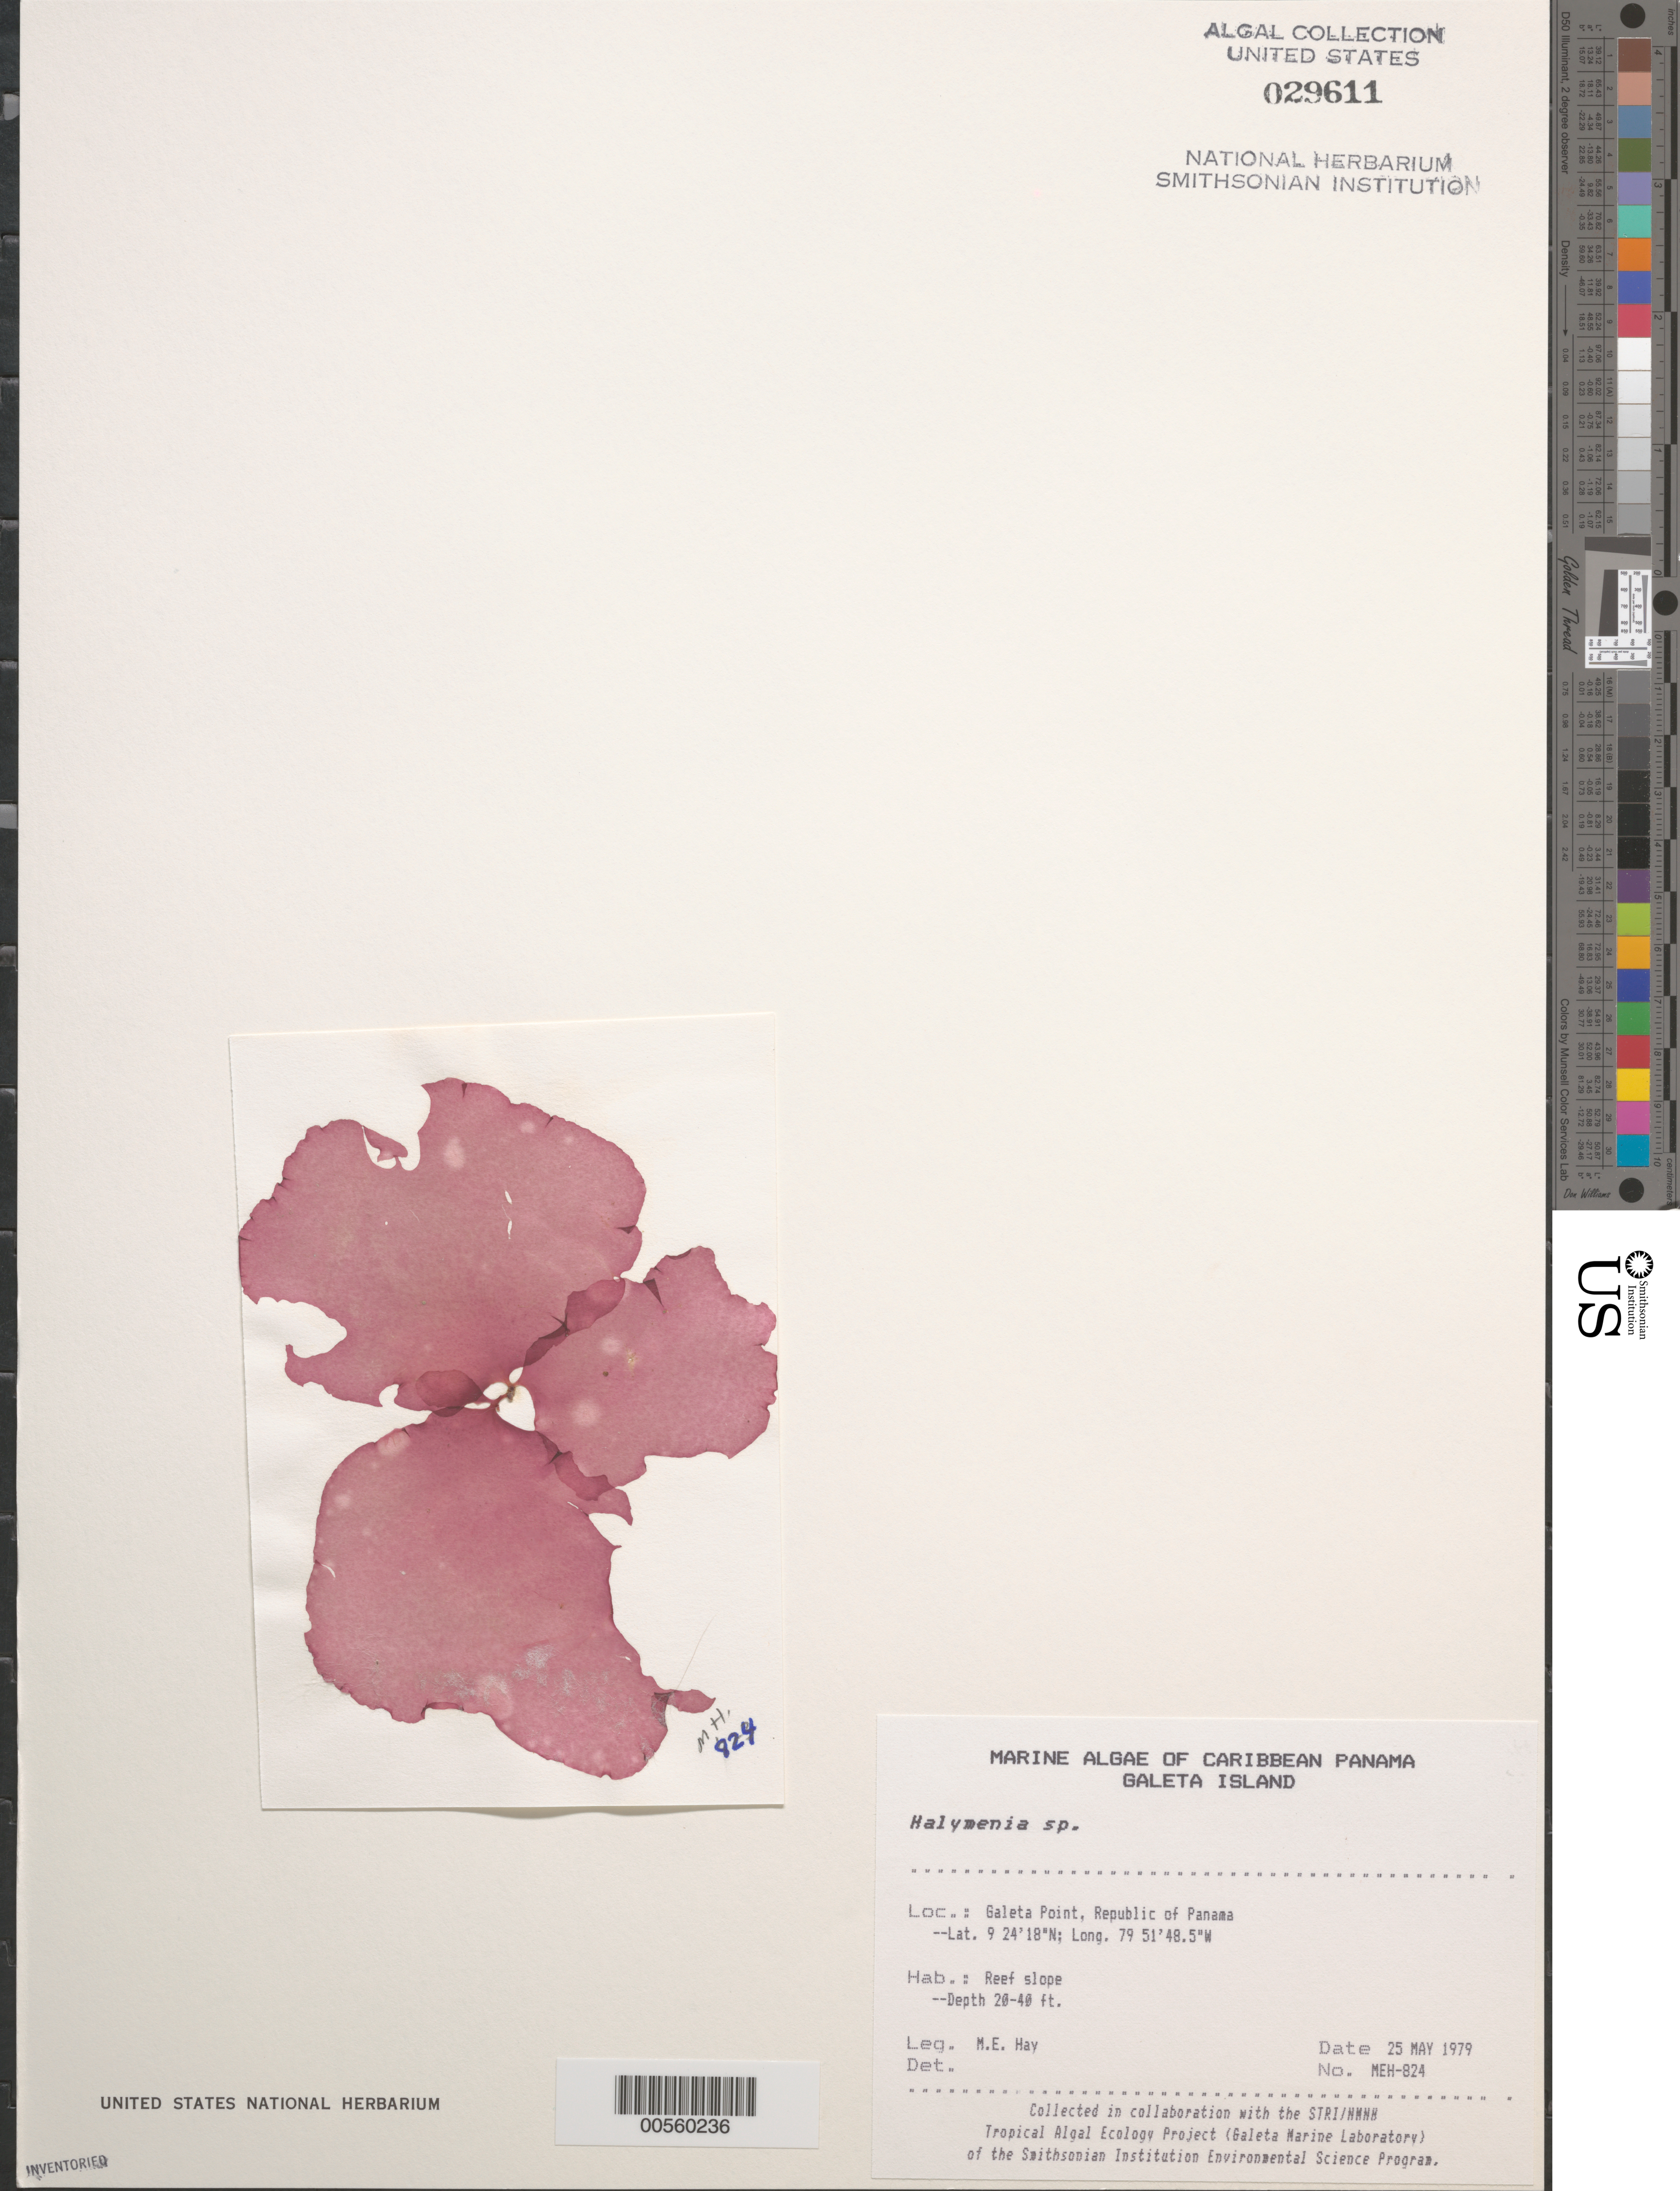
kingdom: Plantae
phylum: Rhodophyta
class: Florideophyceae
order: Halymeniales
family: Halymeniaceae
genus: Halymenia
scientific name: Halymenia sp.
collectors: M. E. Hay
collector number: MEH-824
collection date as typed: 25 May 1979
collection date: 1979-05-25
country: Panama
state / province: Colón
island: Galeta Island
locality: Galeta Point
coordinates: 9 24' 18" N, 79 51' 48.5" W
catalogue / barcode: US 29611